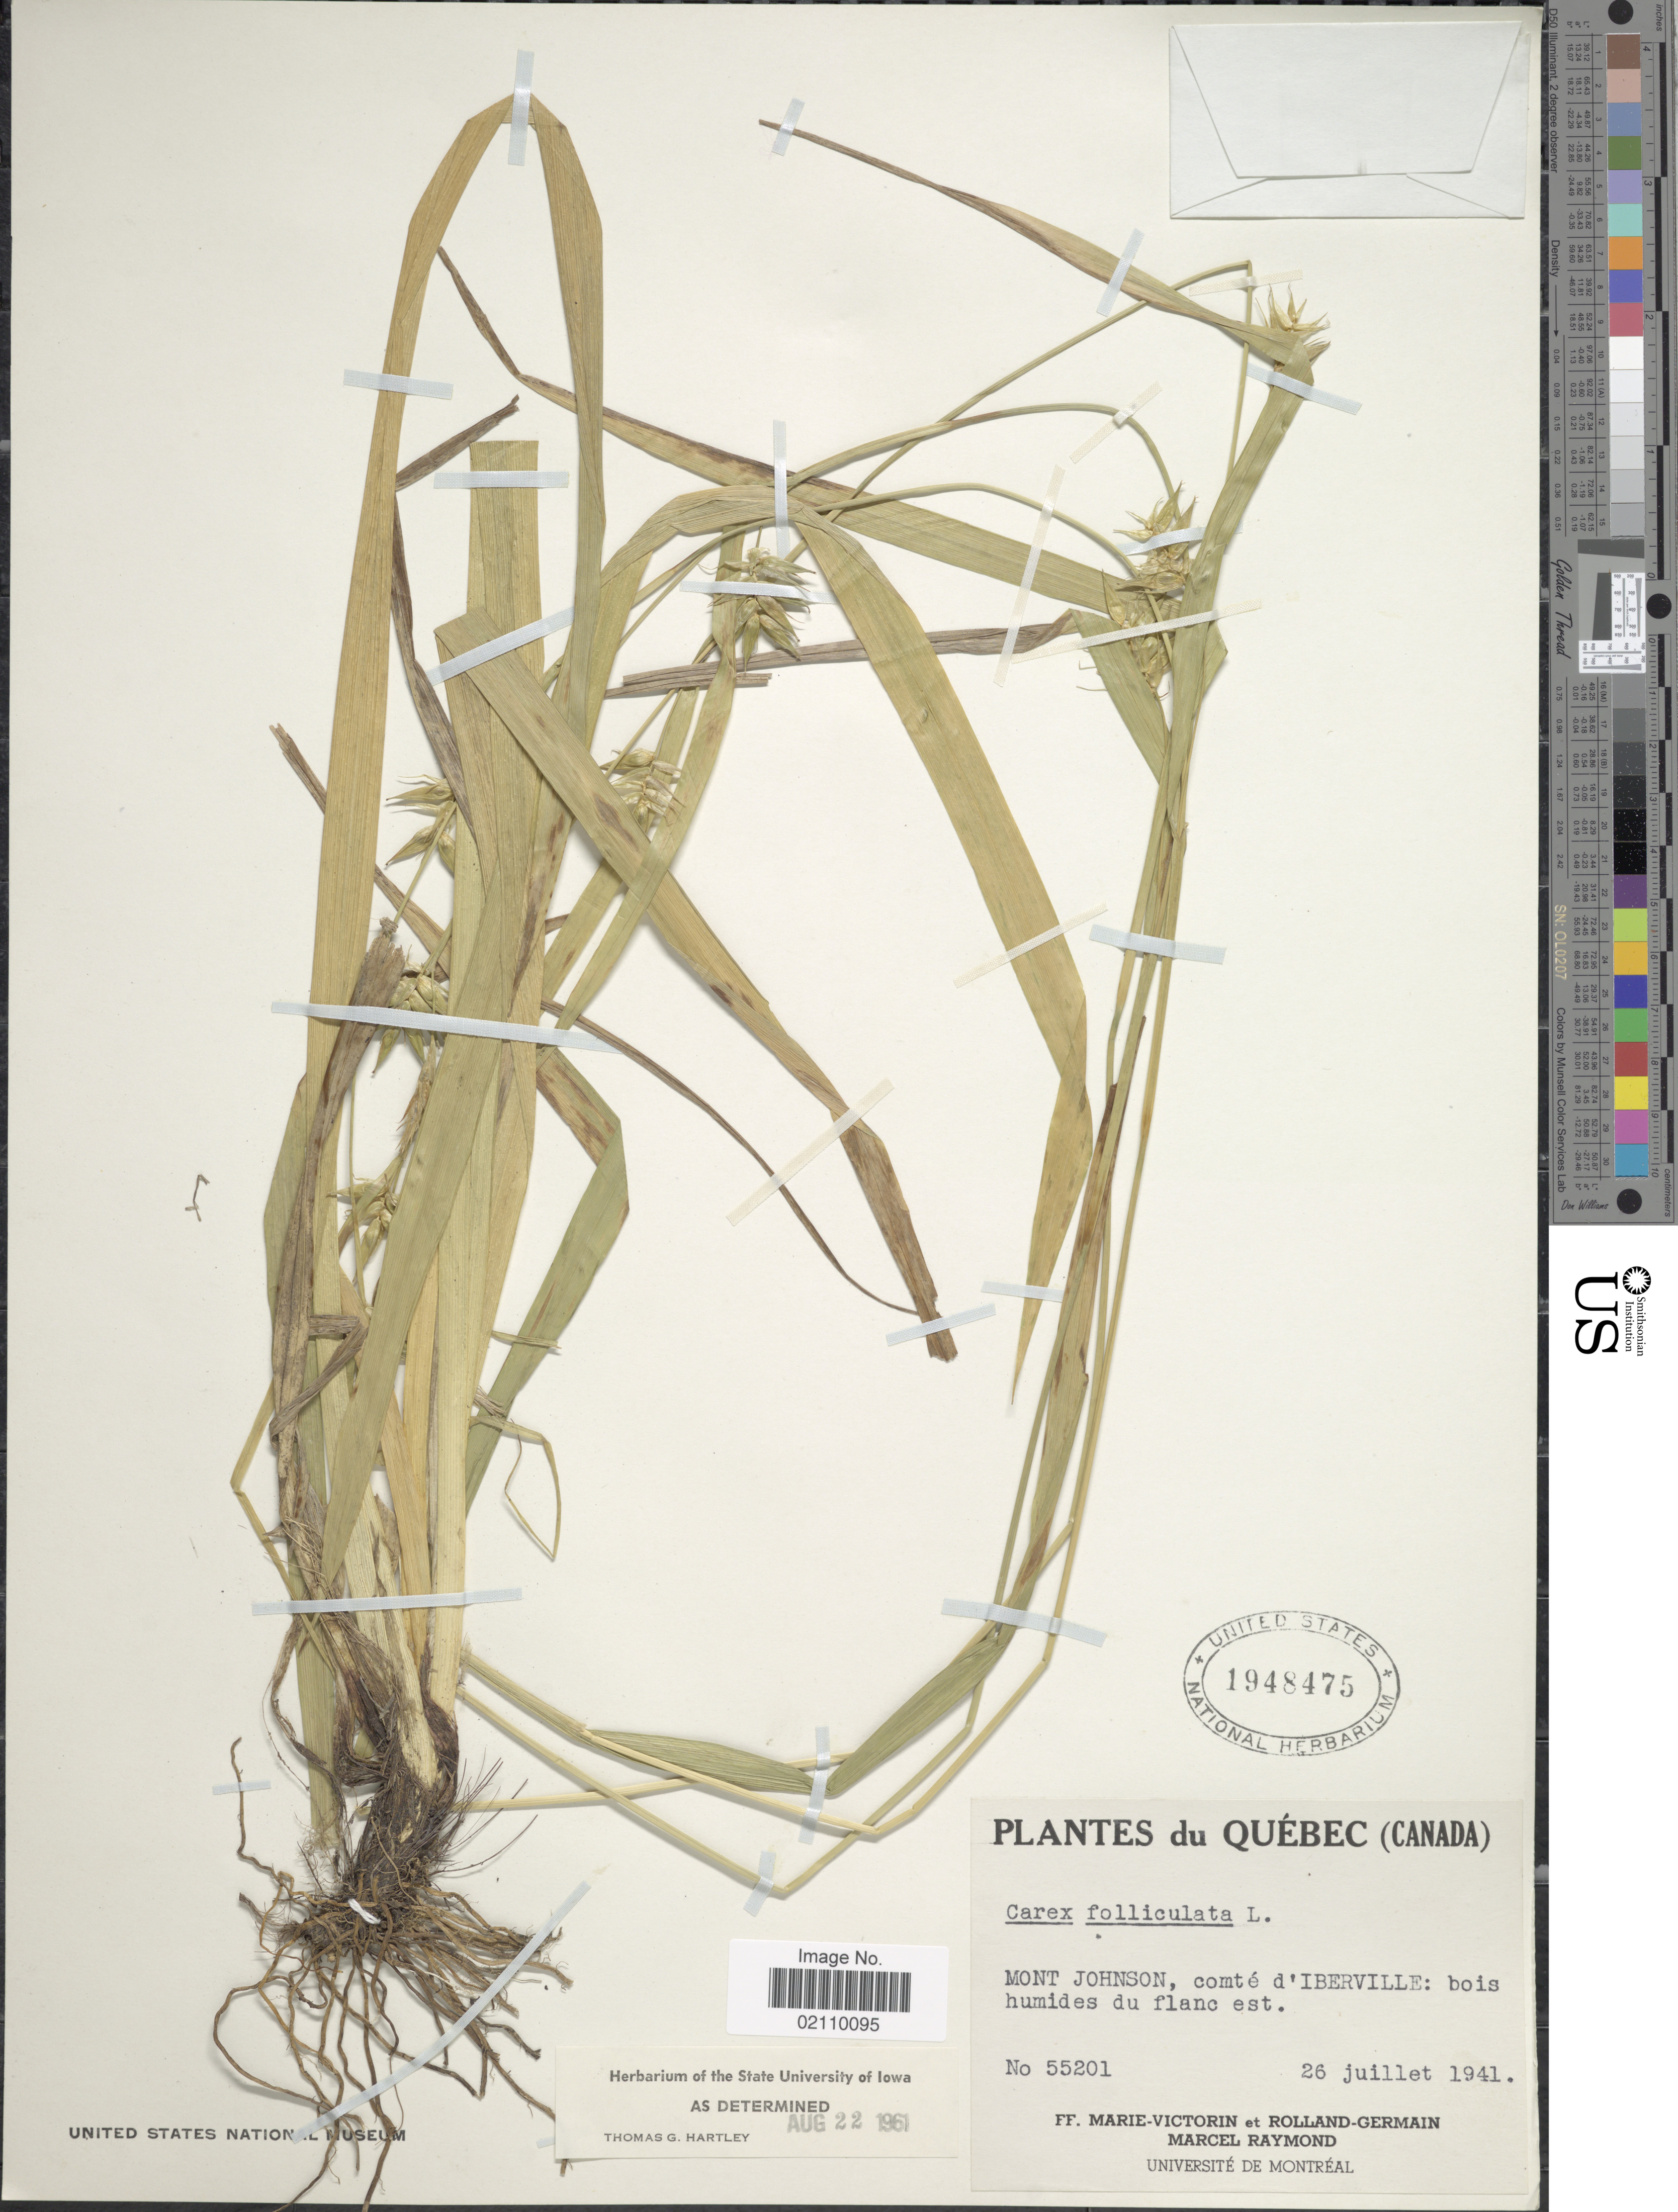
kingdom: Plantae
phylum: Tracheophyta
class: Liliopsida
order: Poales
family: Cyperaceae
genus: Carex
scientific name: Carex folliculata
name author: L.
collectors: F. Marie-Victorin & Rolland-Germain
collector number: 55201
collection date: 1941-07-26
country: Canada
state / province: Quebec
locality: Mont Johnson, comte d'Iberville: bois humides du flanc est.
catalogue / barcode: US 1948475